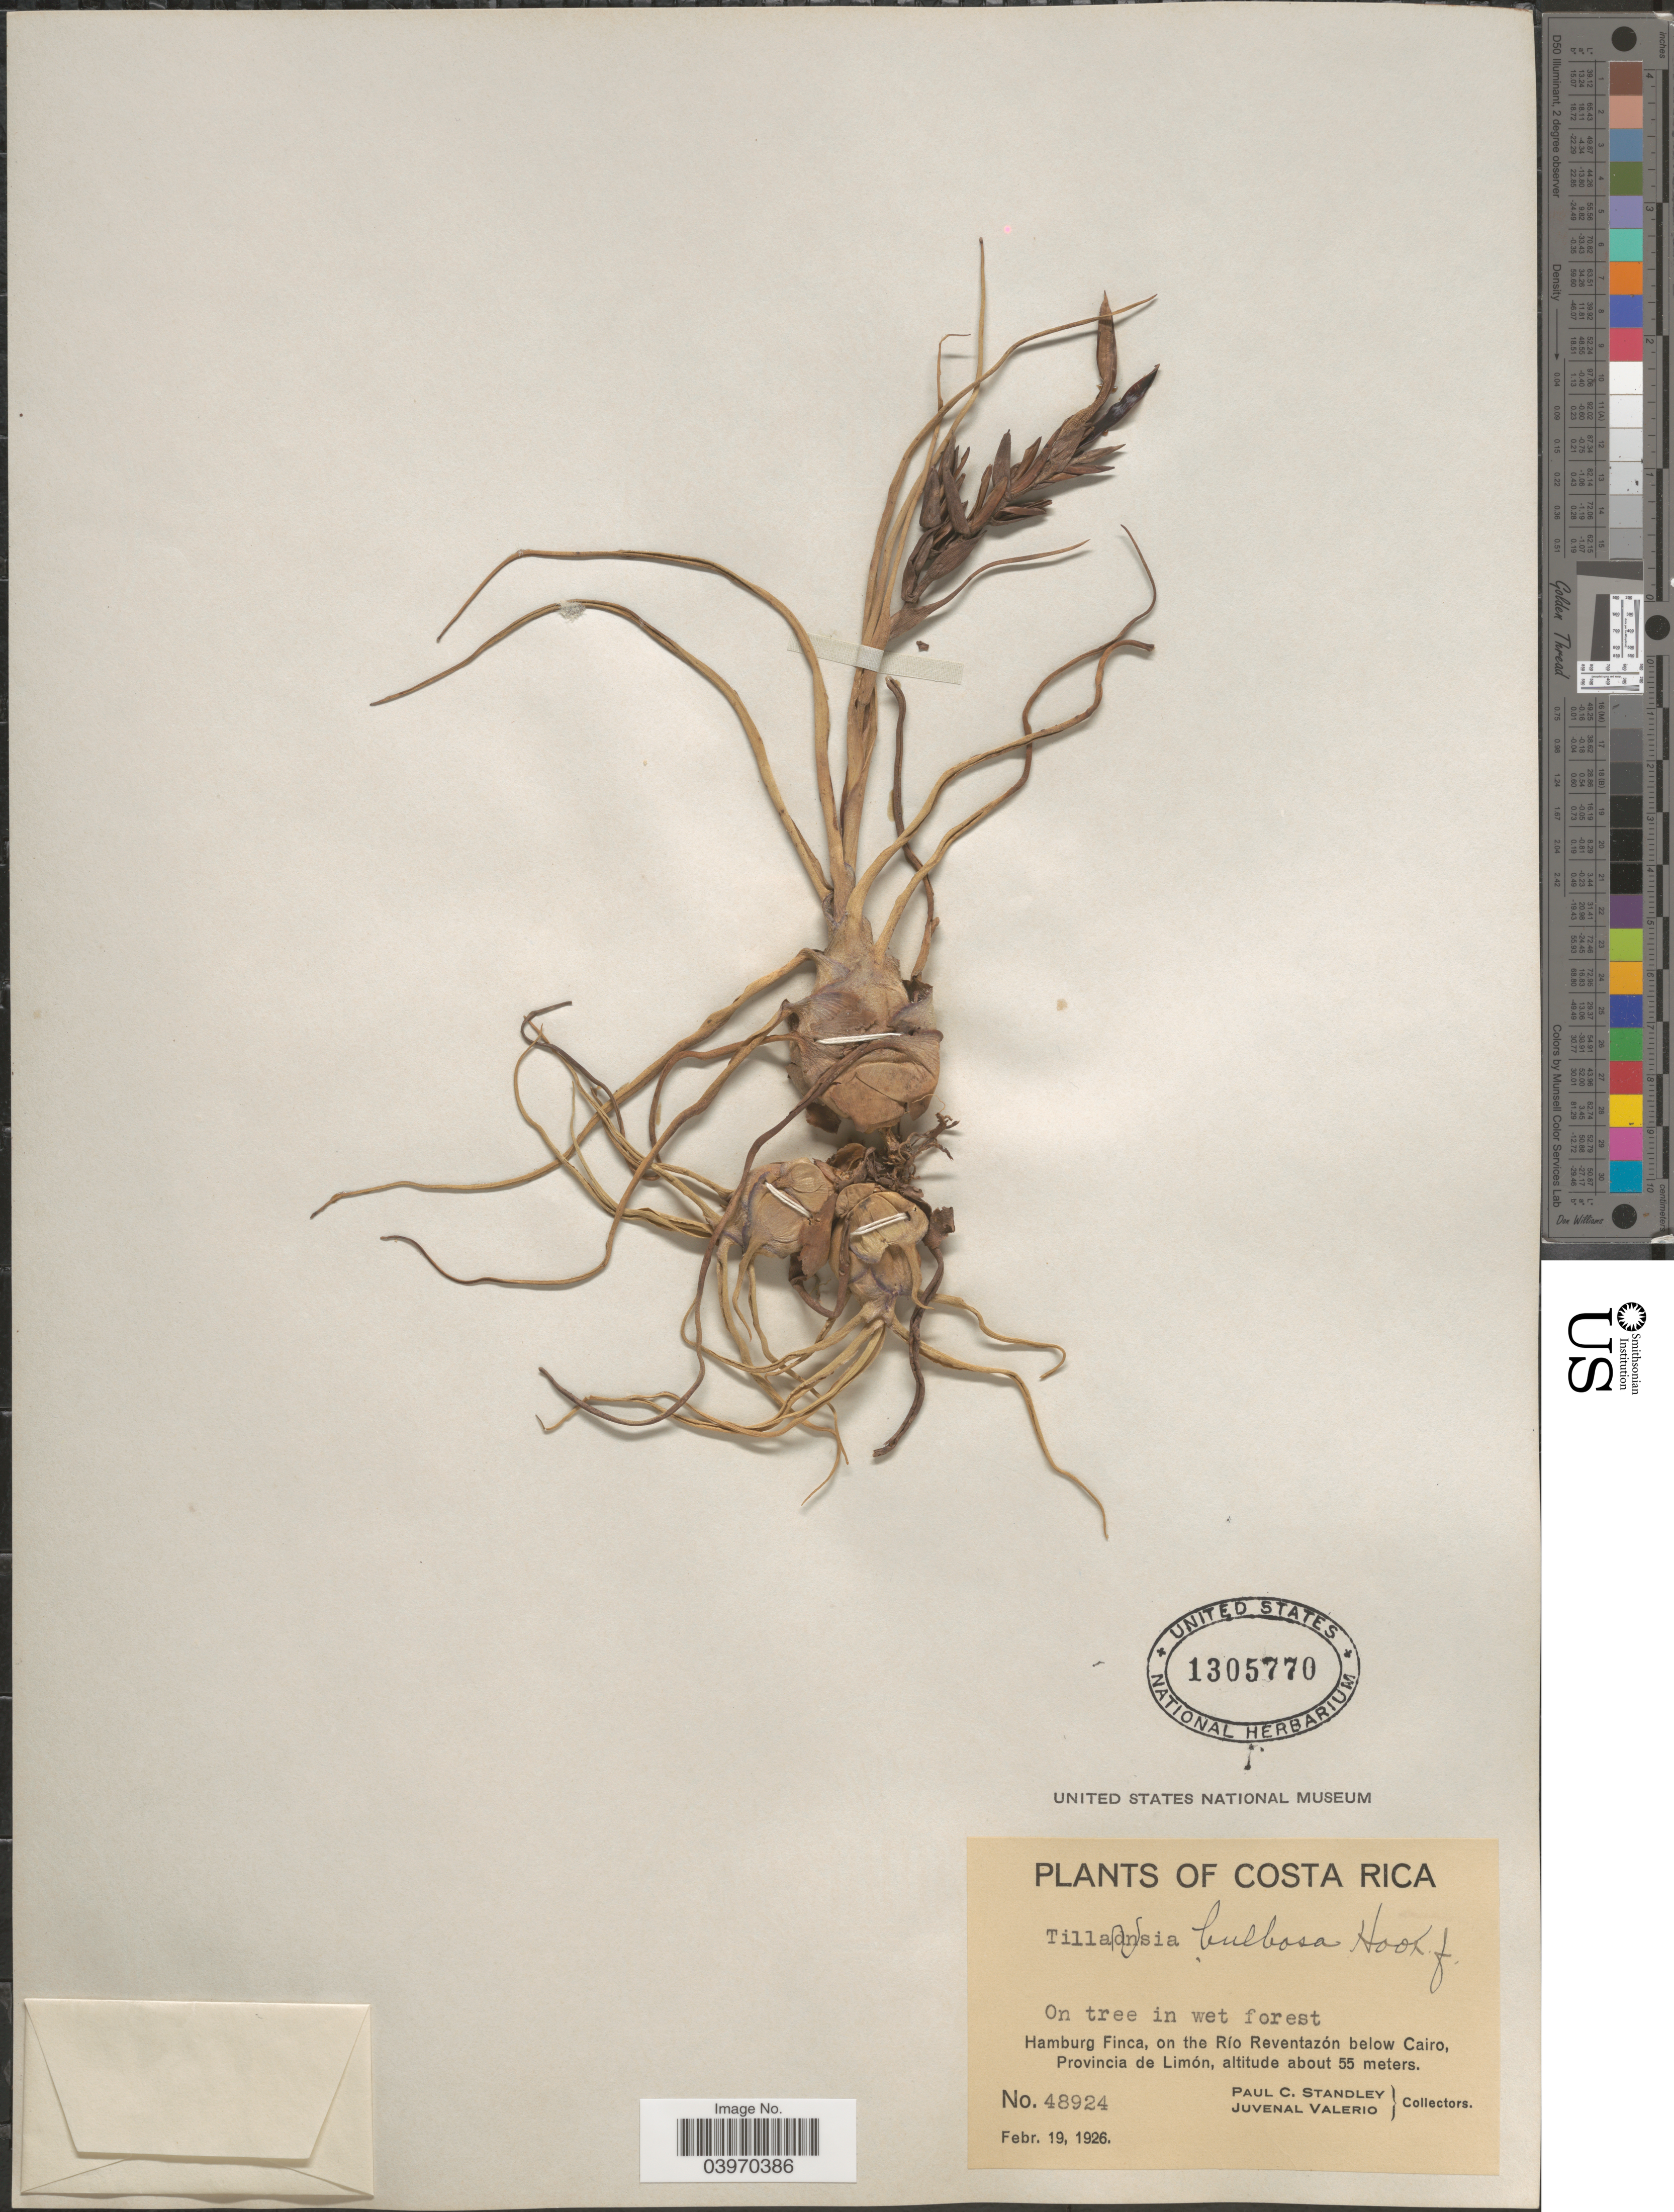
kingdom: Plantae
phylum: Tracheophyta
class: Liliopsida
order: Poales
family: Bromeliaceae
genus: Tillandsia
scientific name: Tillandsia bulbosa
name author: Hook.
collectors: P. C. Standley & J. Valerio R.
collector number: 48924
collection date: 1926-02-19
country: Costa Rica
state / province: Limón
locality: Hamburg Finca, on the Río Reventazón below Cairo.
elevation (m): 55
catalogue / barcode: US 1305770